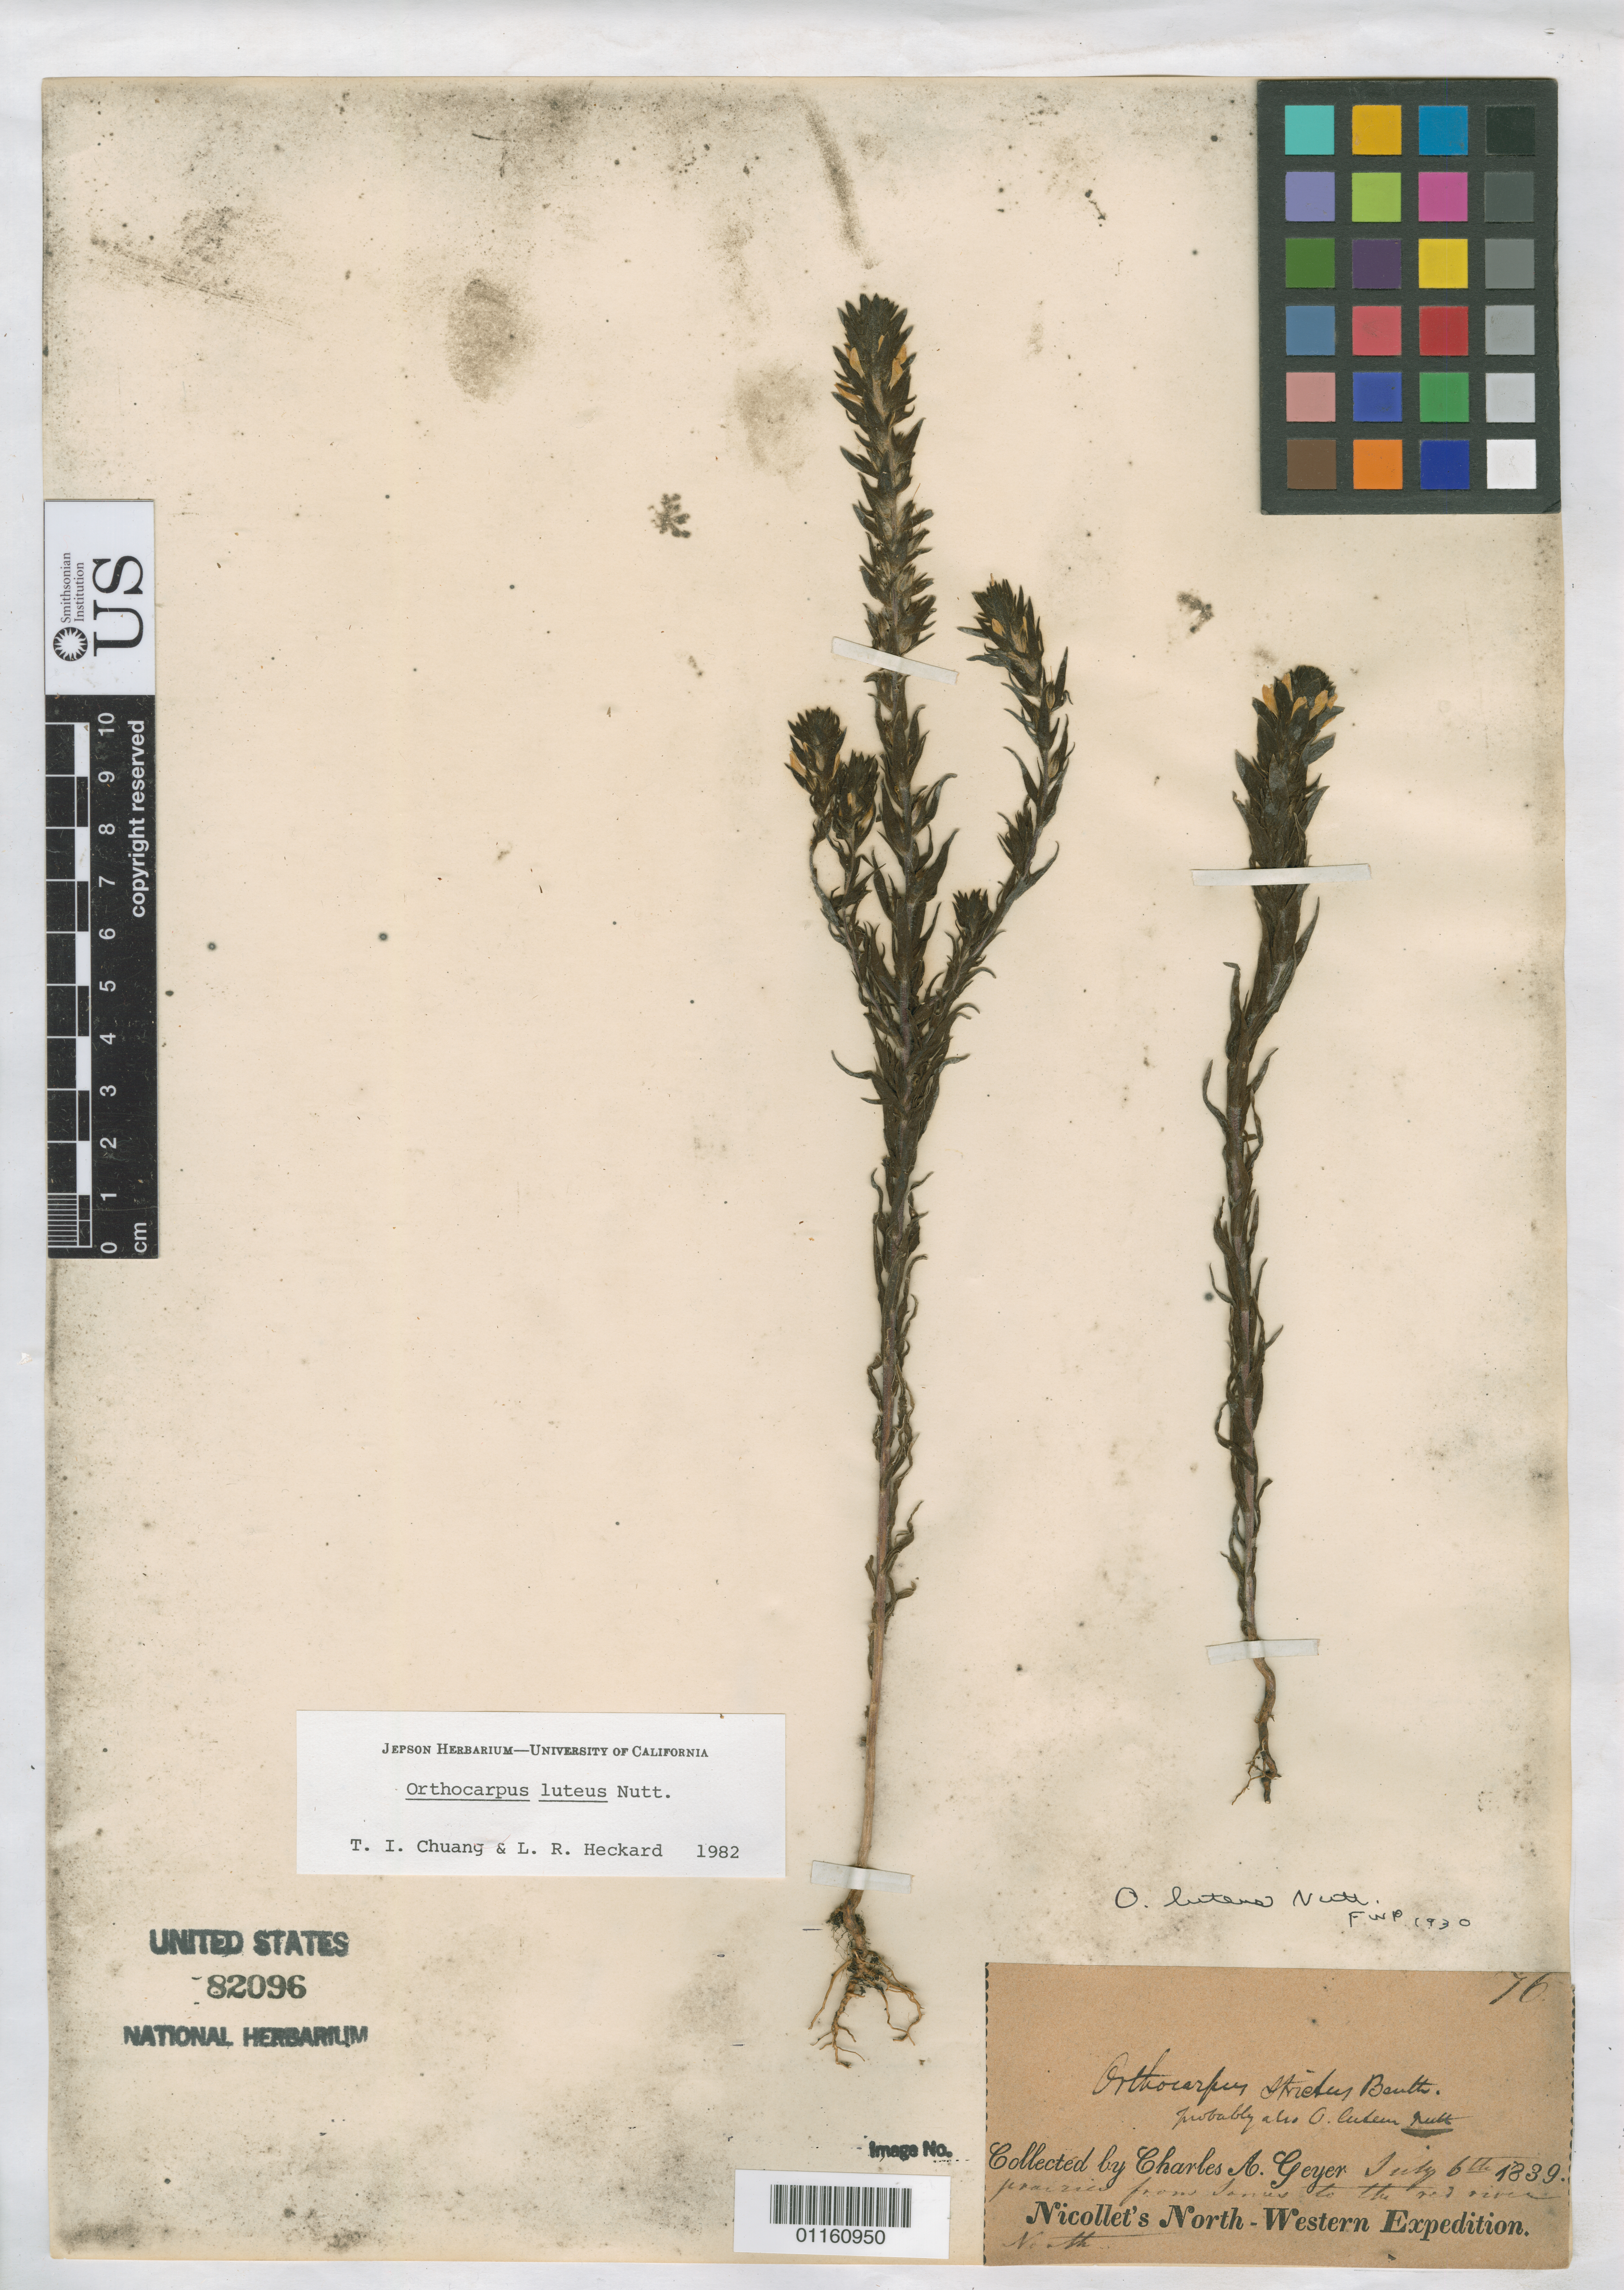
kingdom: Plantae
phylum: Tracheophyta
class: Magnoliopsida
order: Lamiales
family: Orobanchaceae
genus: Orthocarpus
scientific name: Orthocarpus luteus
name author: Nutt.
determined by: Chuang, T. I.; Heckard, Lawrence R.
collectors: C. A. Geyer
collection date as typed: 6 Jul 1839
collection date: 1839-07-06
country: United States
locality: prairies from Janus to Red River North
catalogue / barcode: US 82096